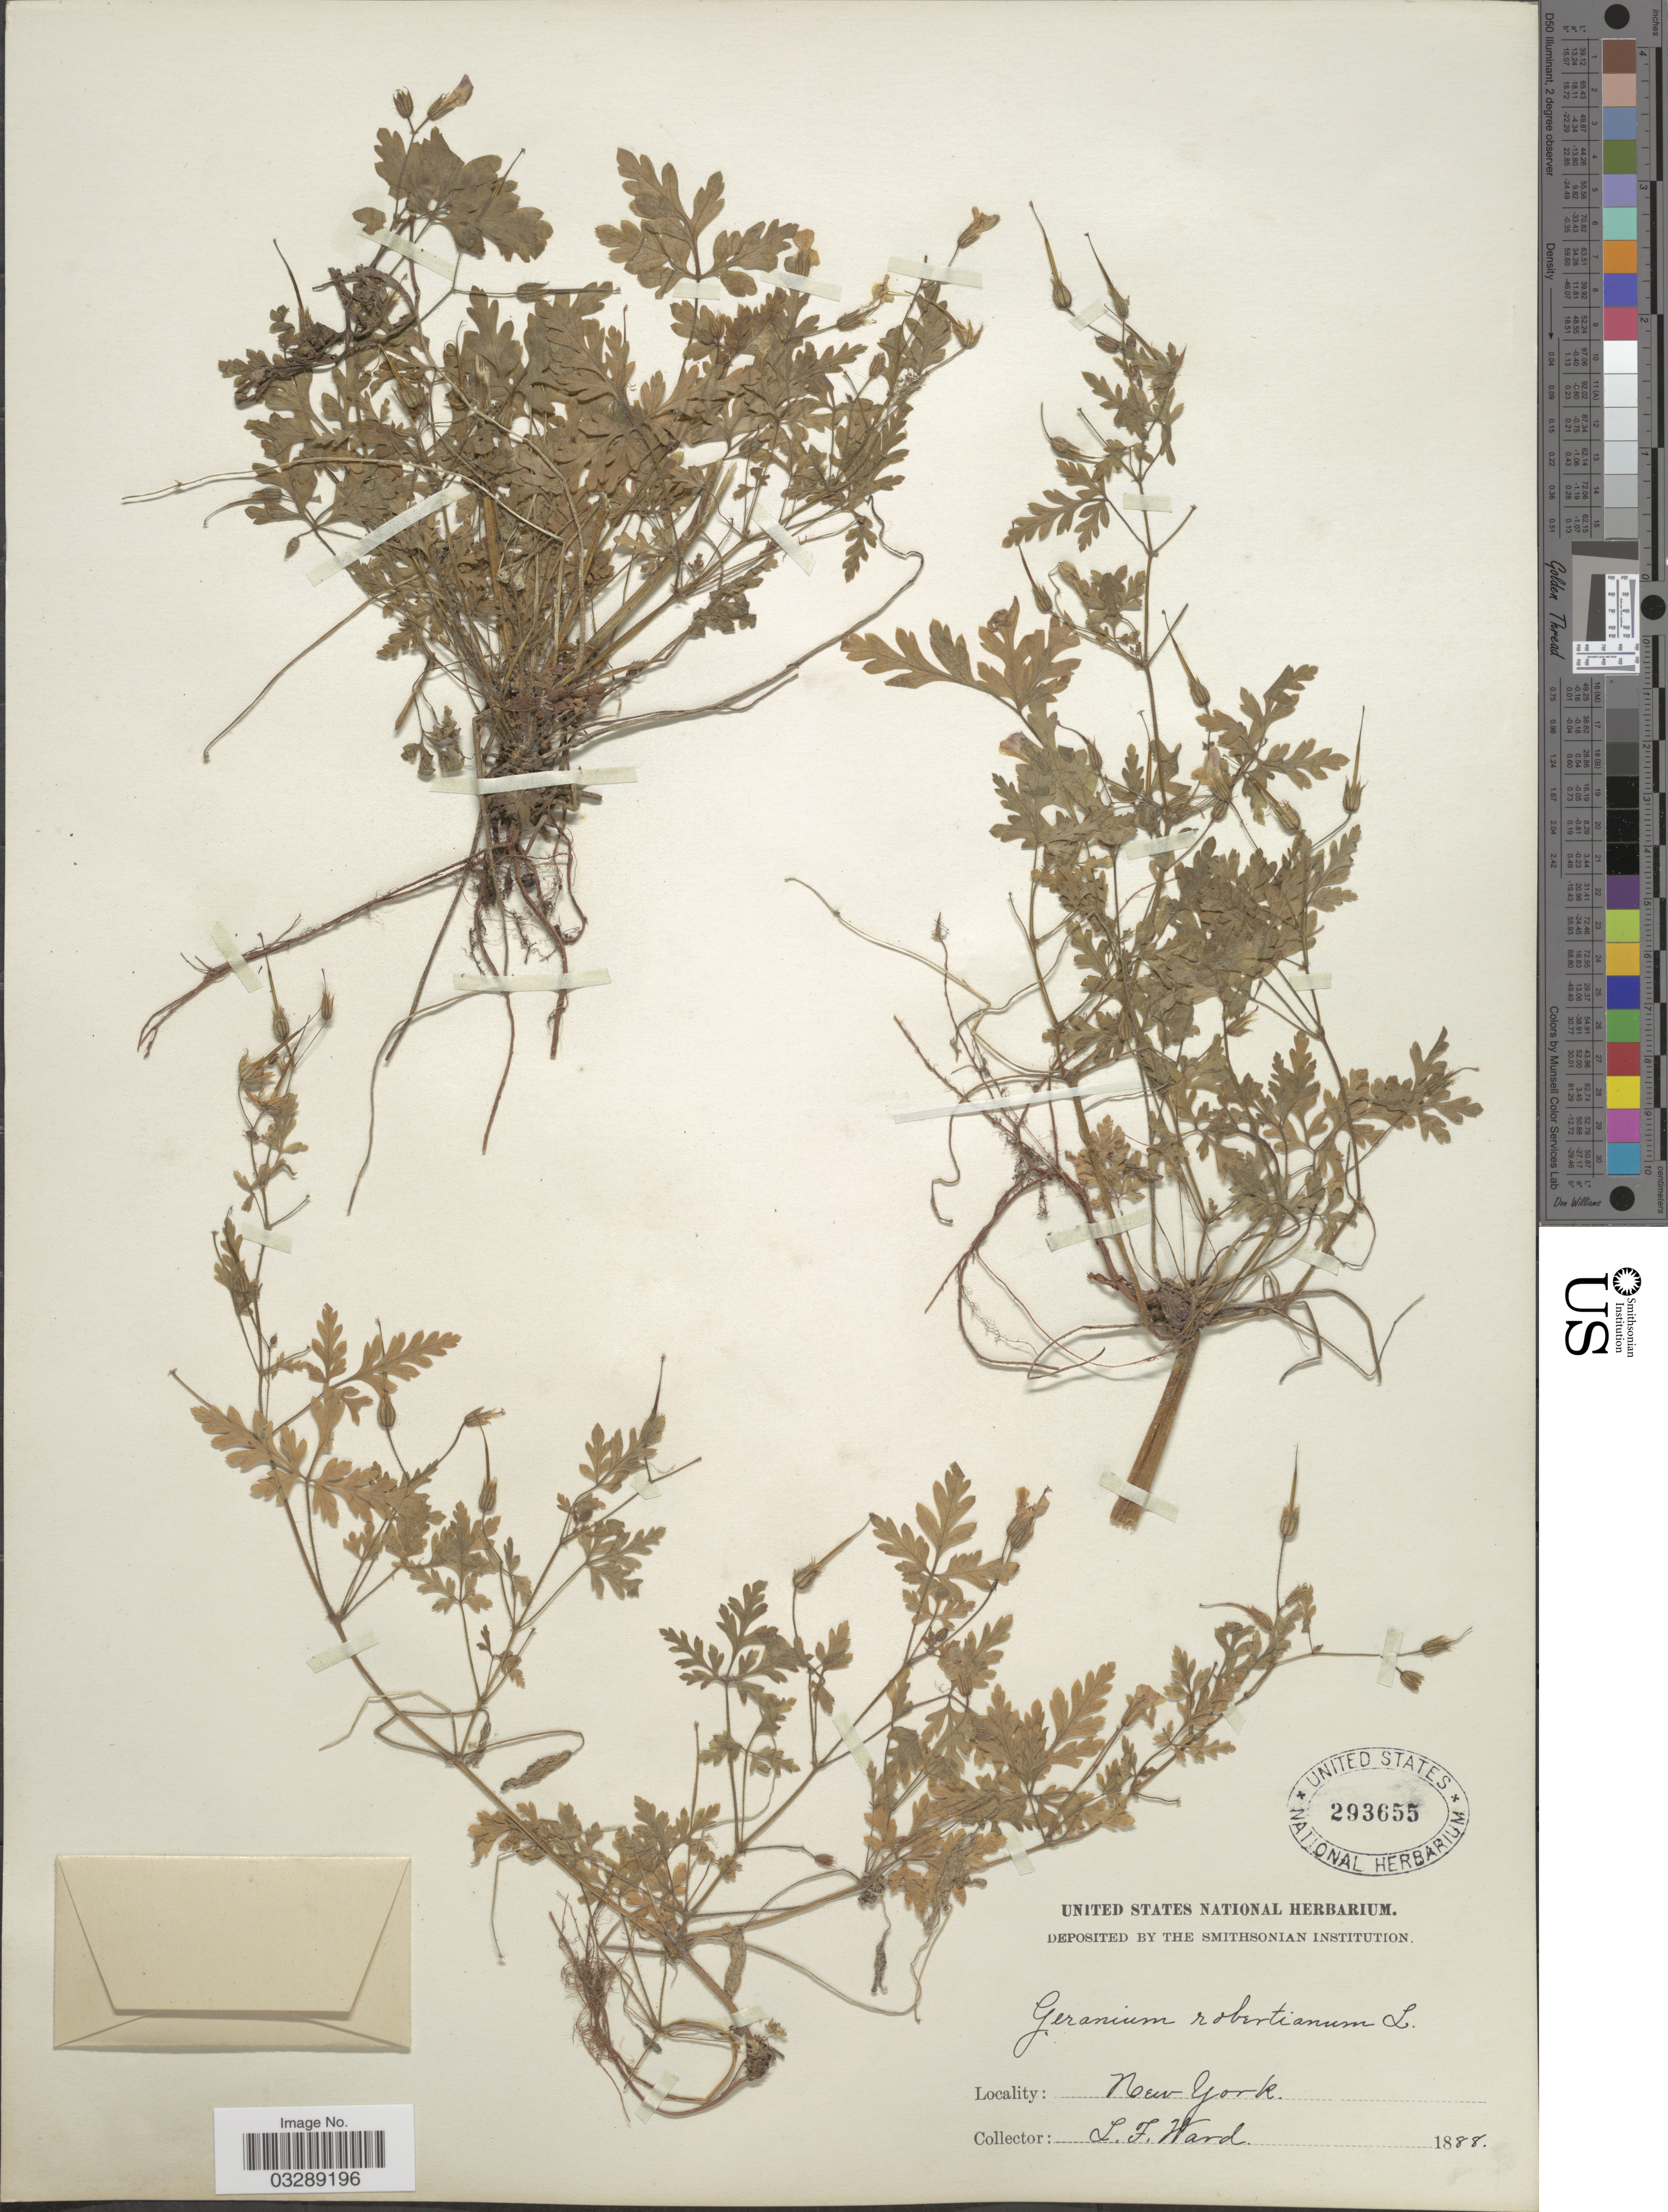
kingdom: Plantae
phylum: Tracheophyta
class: Magnoliopsida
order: Geraniales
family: Geraniaceae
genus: Geranium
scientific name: Geranium robertianum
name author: L.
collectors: L. Ward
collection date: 1888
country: United States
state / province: New York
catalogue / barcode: US 293655